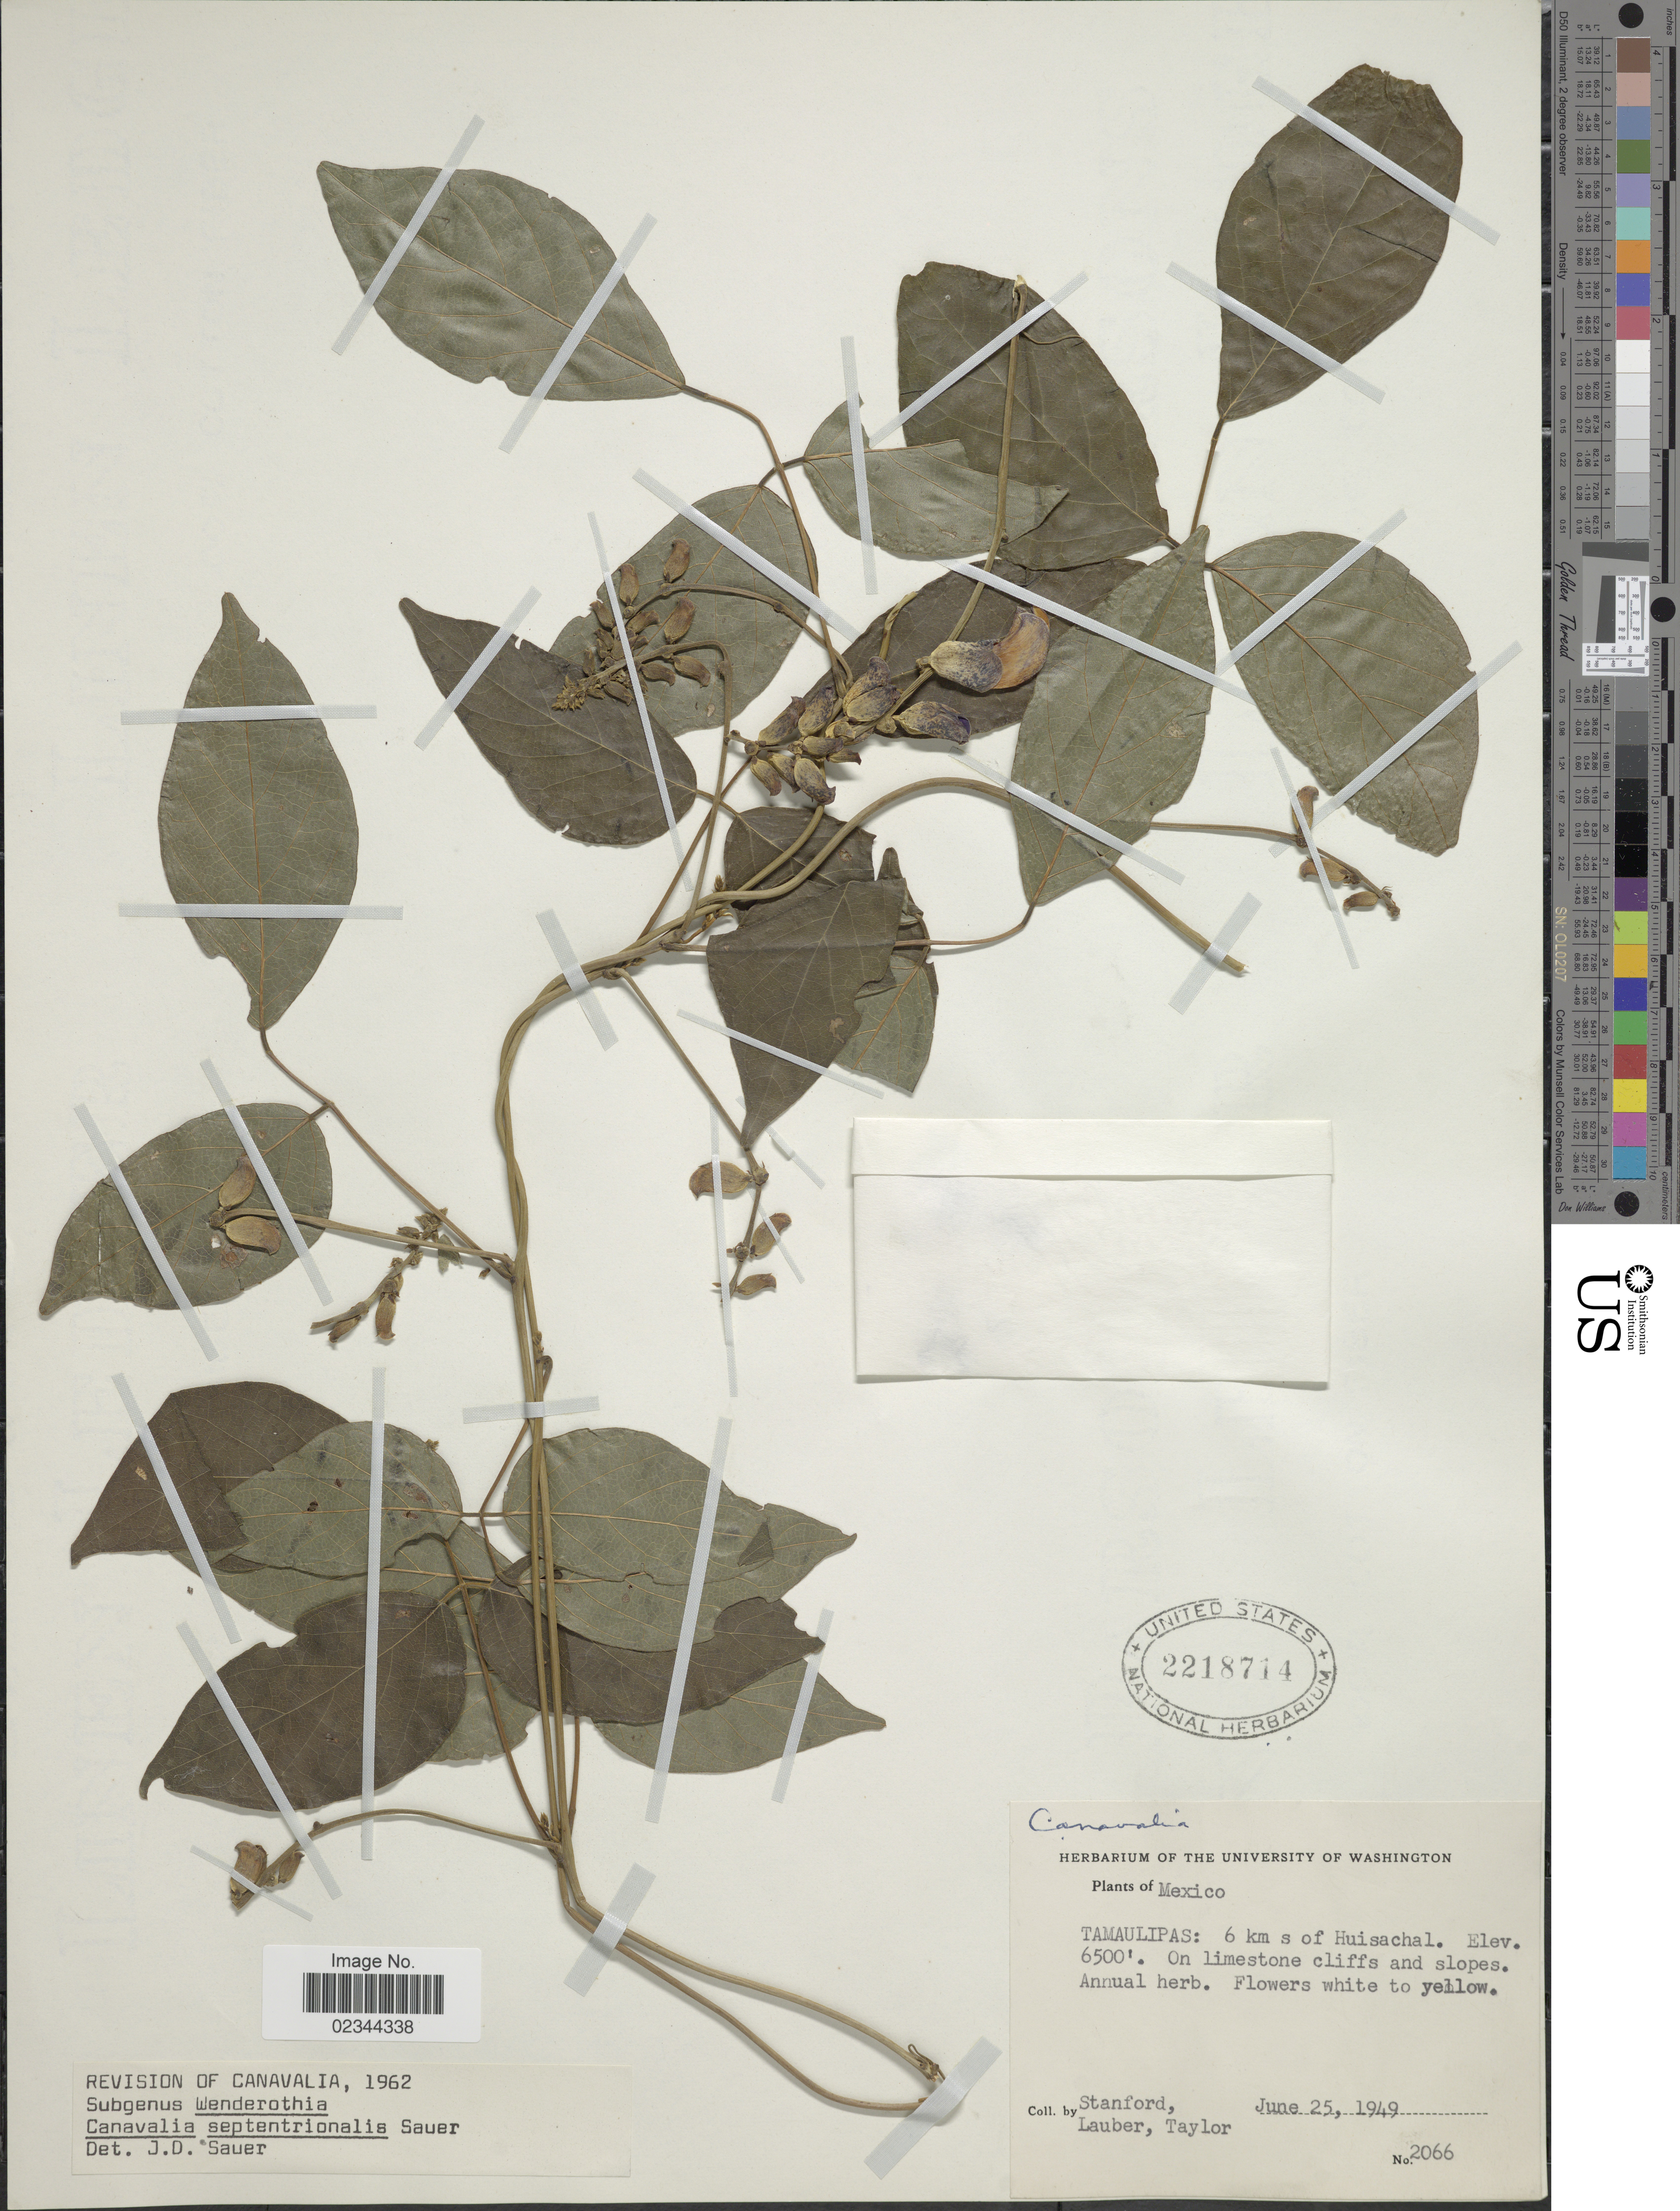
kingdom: Plantae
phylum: Tracheophyta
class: Magnoliopsida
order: Fabales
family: Fabaceae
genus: Canavalia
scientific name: Canavalia septentrionalis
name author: Sauer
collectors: -. Stanford, Lauber, -- & -- Taylor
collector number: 2066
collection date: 1949-06-25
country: Mexico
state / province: Tamaulipas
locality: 6 km s of Huisachal, on limestone cliffs and slopes.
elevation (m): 1981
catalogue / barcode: US 2218714